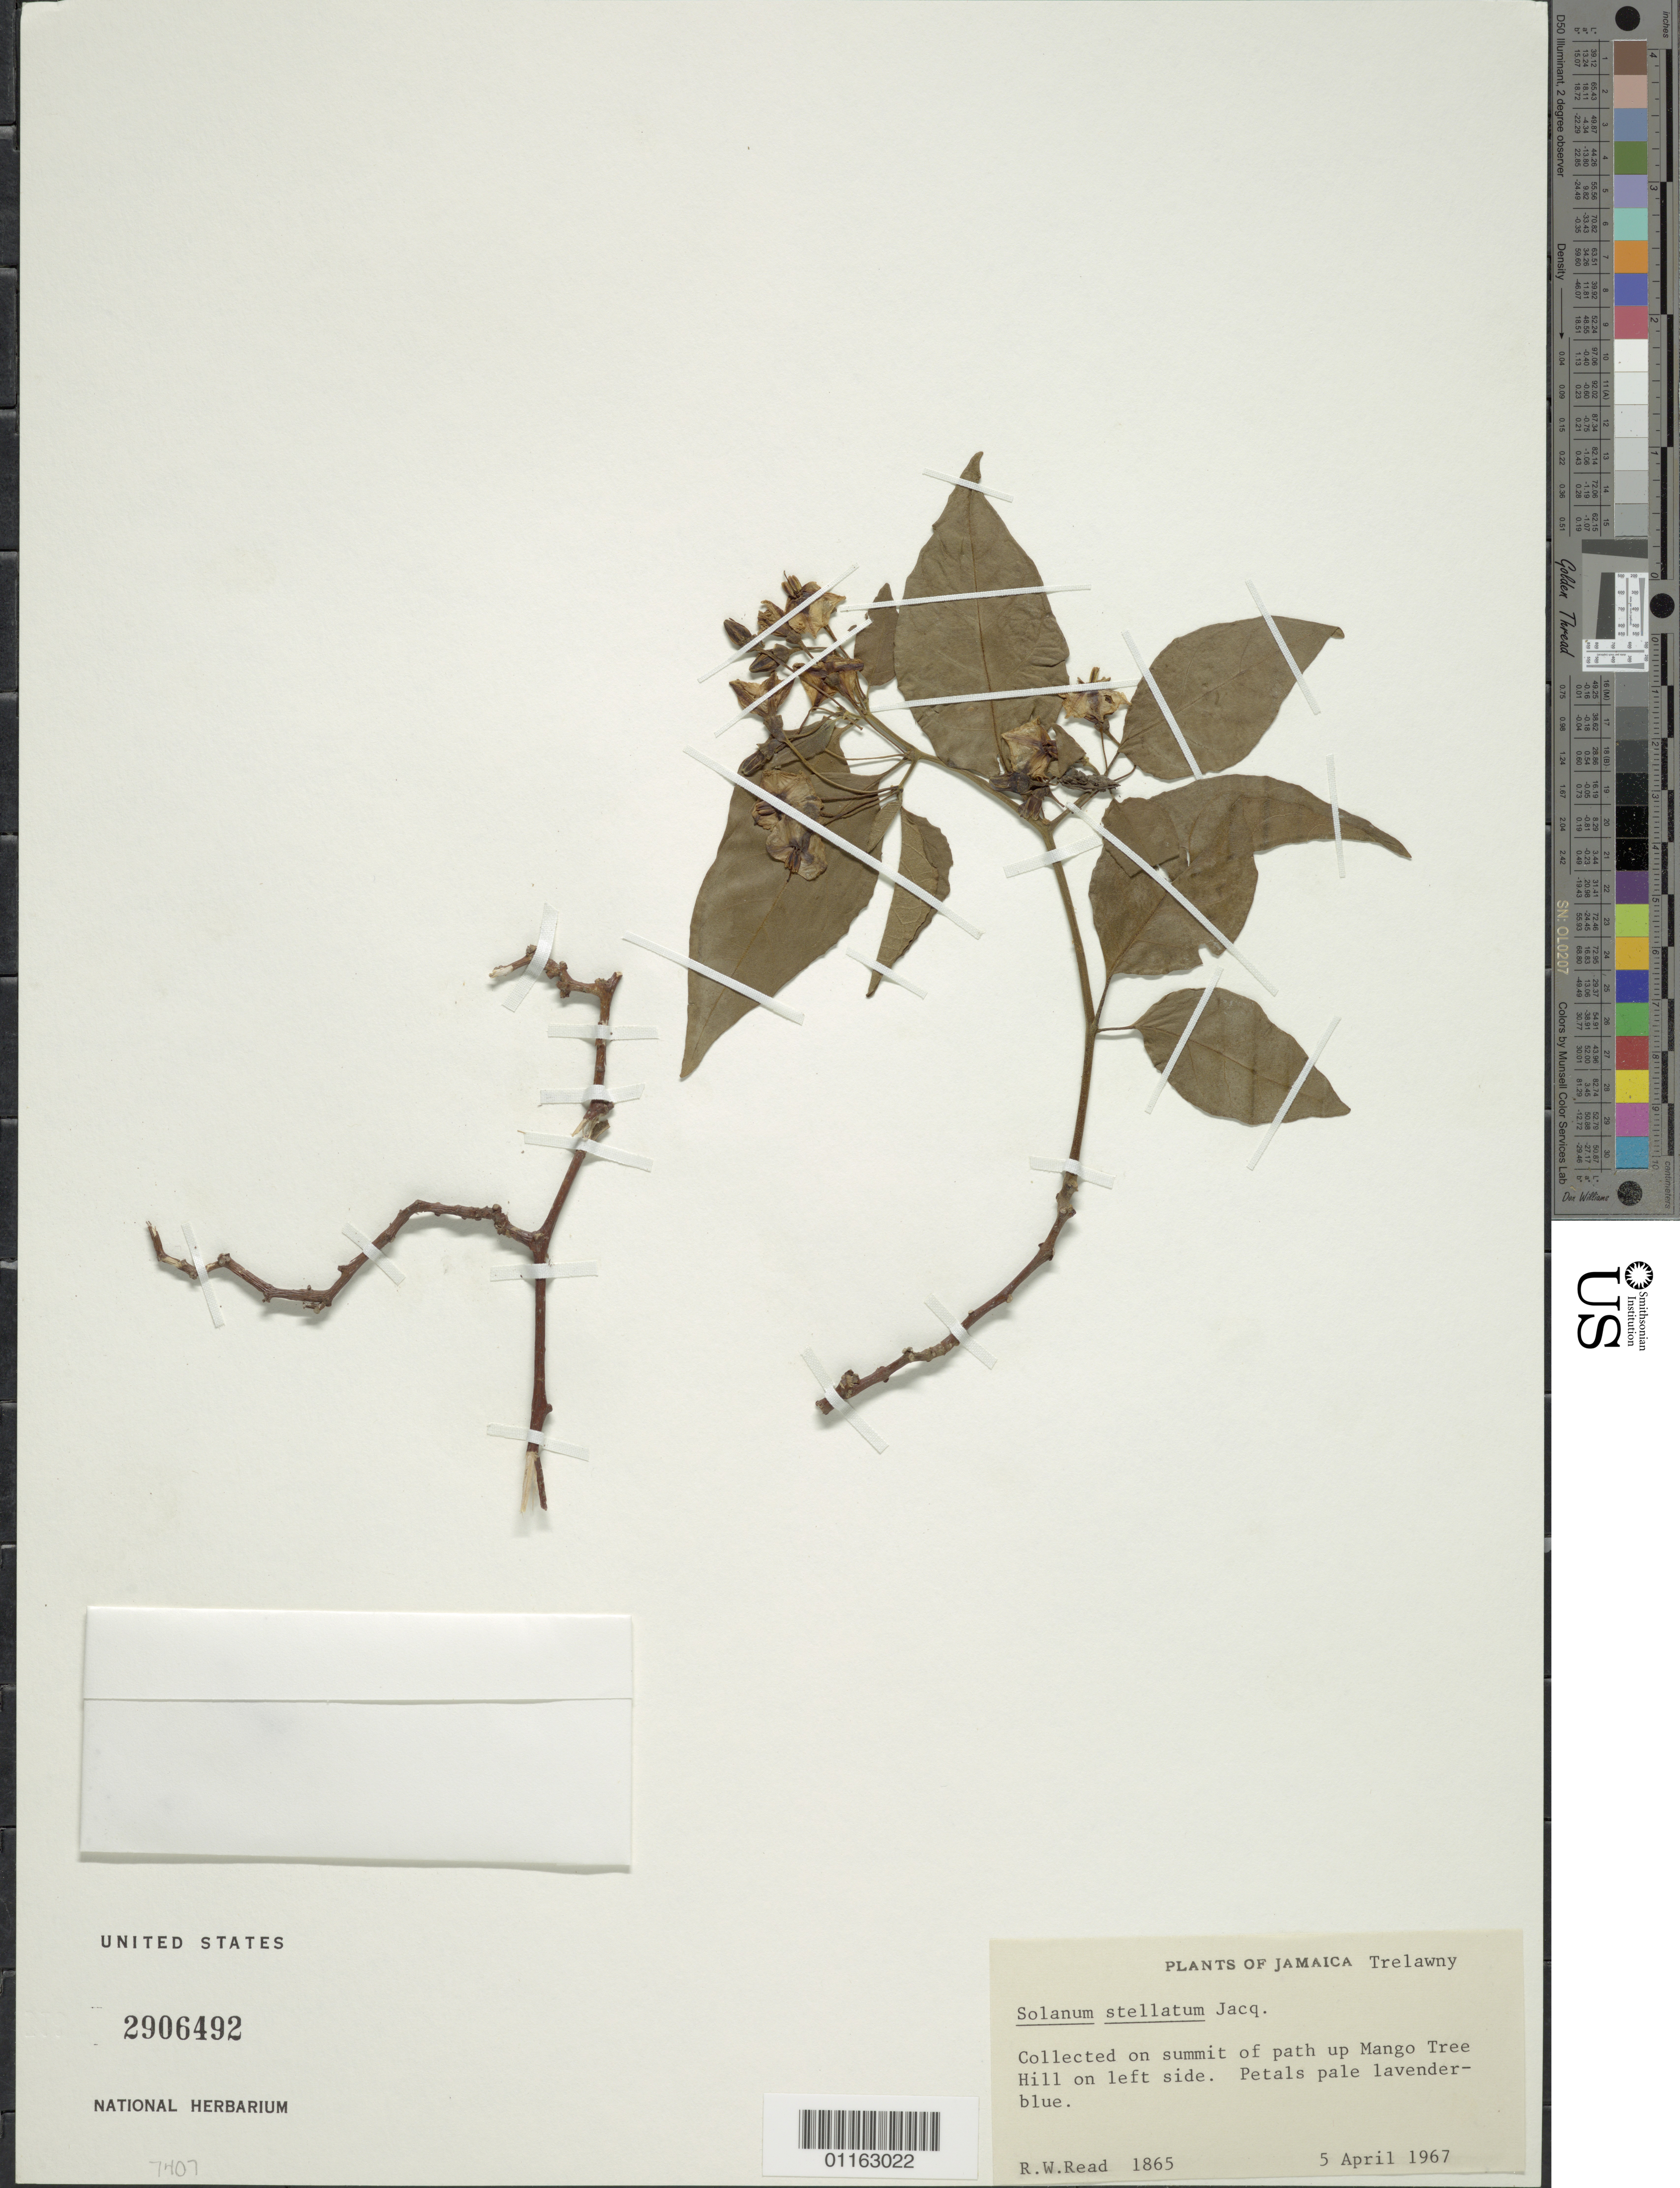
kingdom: Plantae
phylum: Tracheophyta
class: Magnoliopsida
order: Solanales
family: Solanaceae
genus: Solanum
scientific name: Solanum stellatum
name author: Jacq.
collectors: R. W. Read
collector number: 1865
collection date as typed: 05 Apr 1967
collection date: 1967-04-05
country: Jamaica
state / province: Trelawny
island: Jamaica I.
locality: summit of path up Mango Tree Hill on left side.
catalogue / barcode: US 2906492